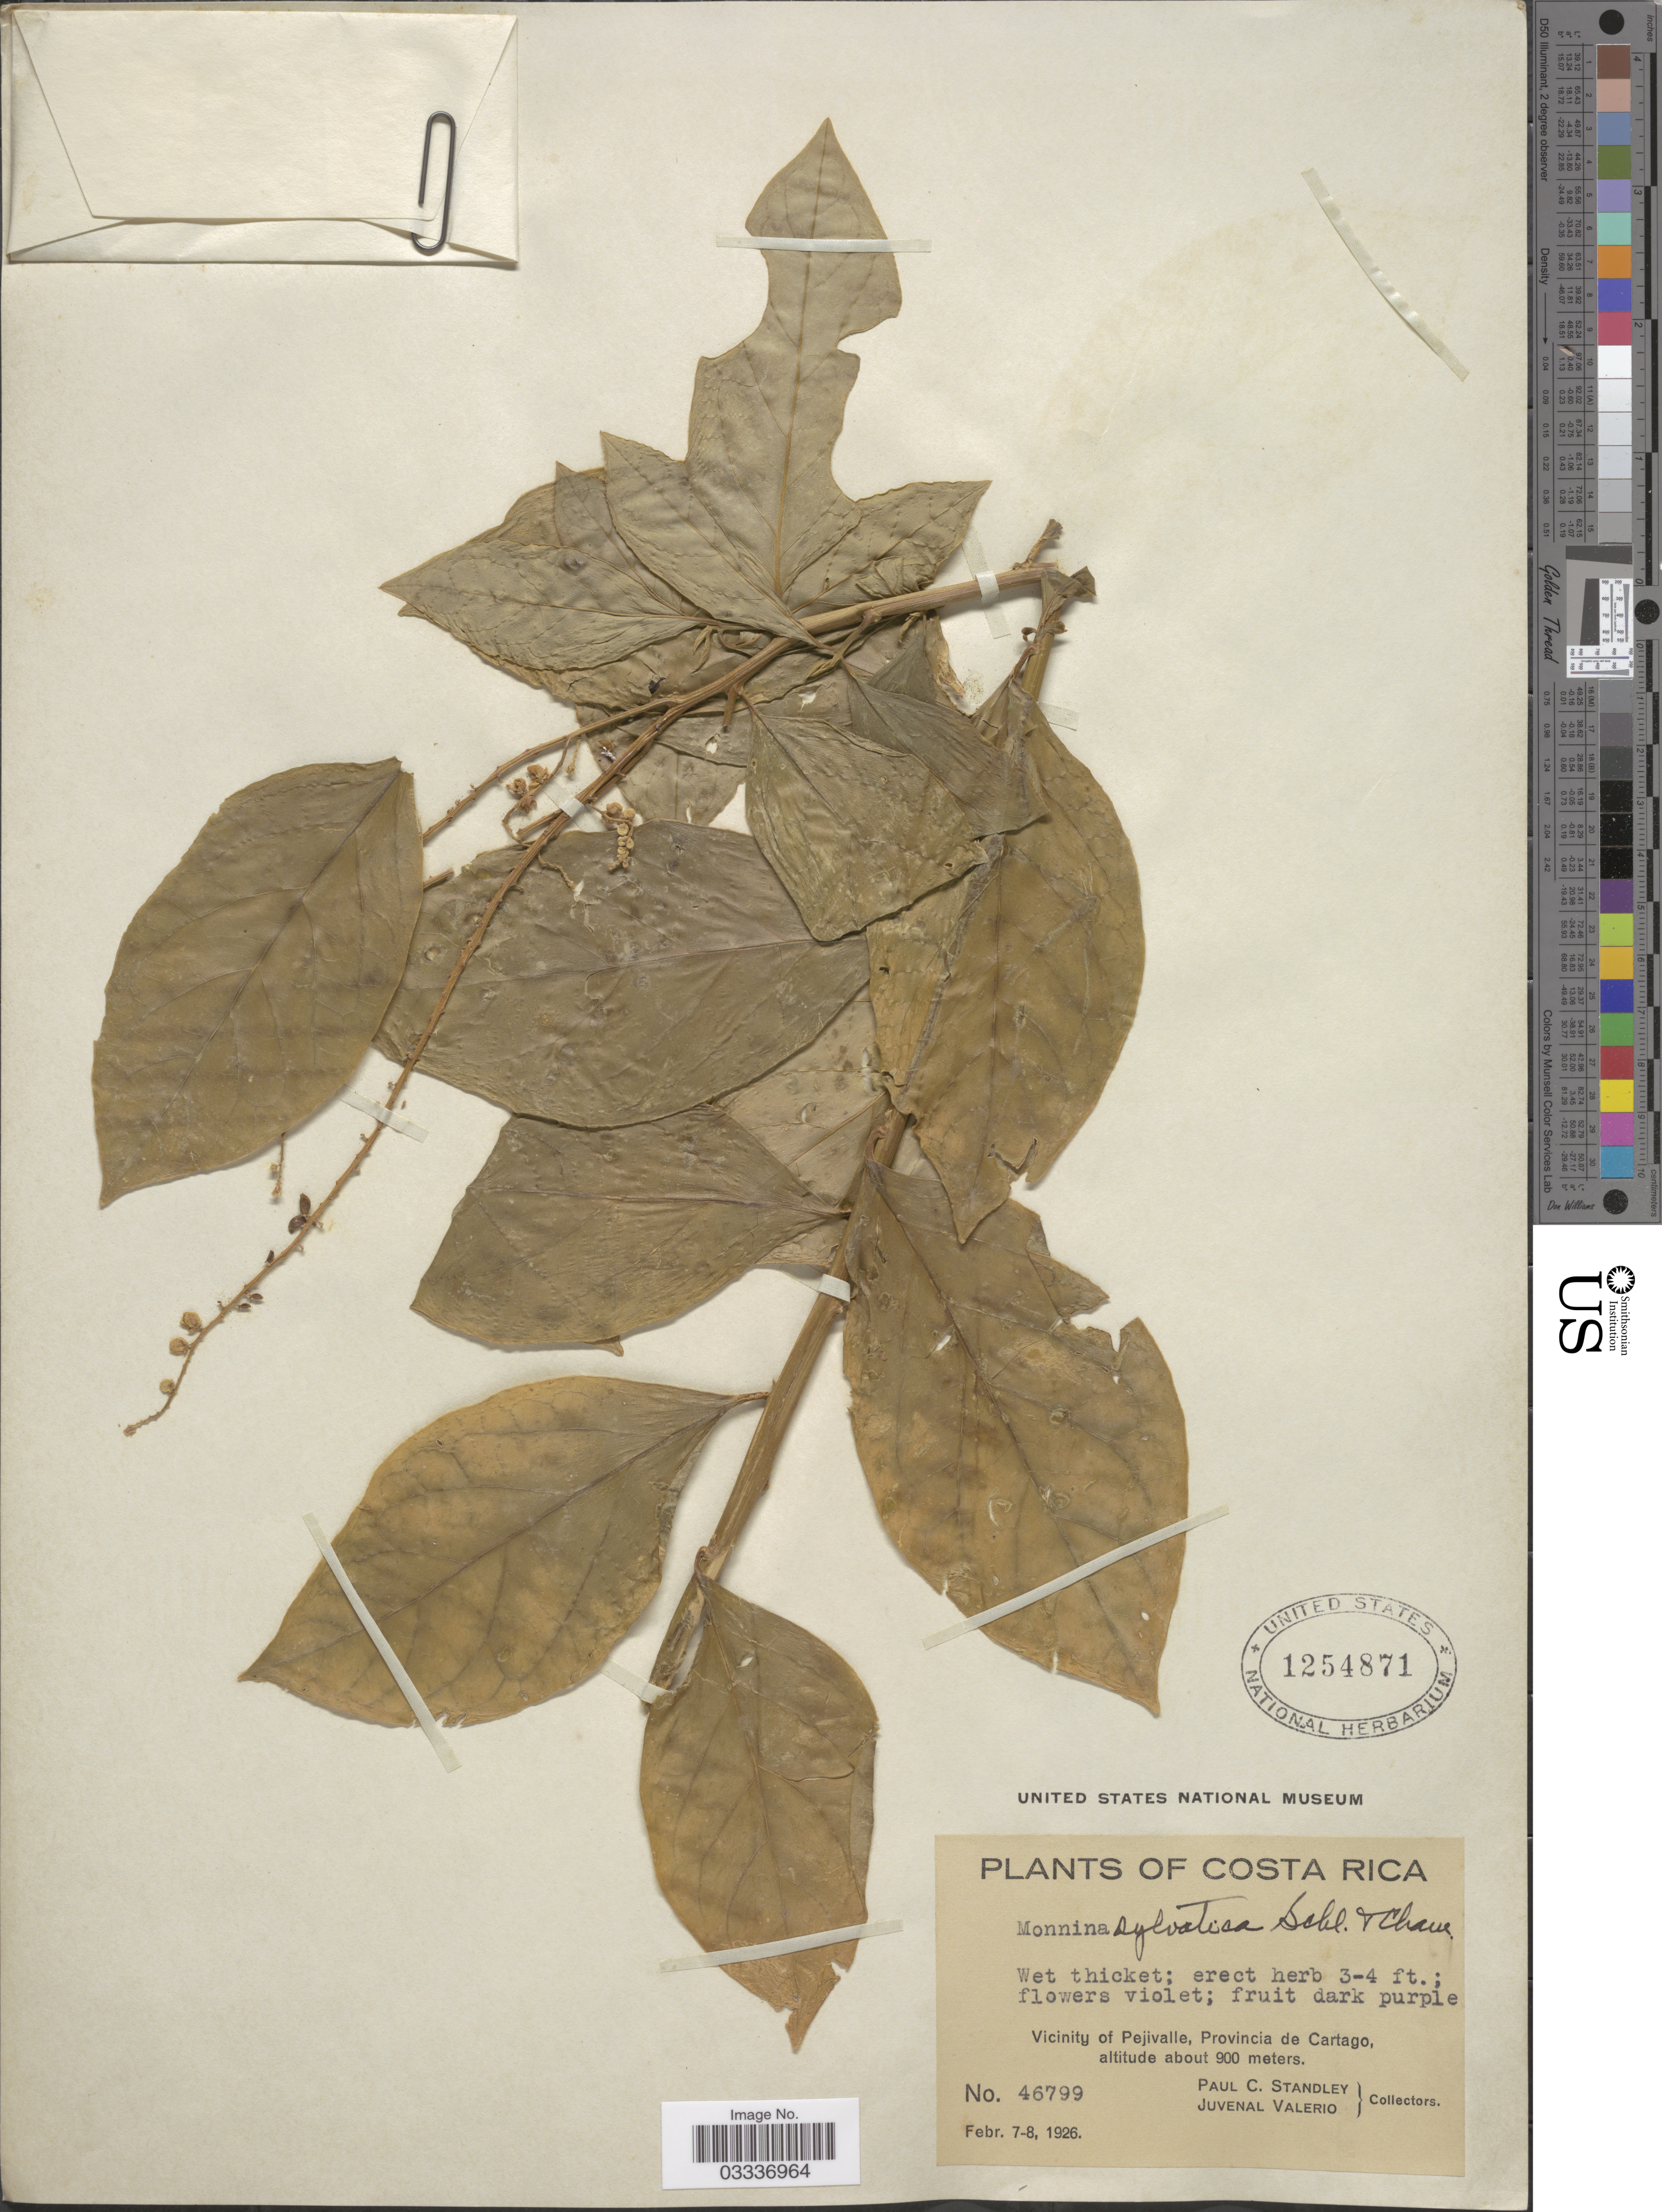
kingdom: Plantae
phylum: Tracheophyta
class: Magnoliopsida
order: Fabales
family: Polygalaceae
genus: Monnina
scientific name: Monnina sylvatica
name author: Schltdl. & Cham.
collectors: P. C. Standley & J. Valerio R.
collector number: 46799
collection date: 1926-02-07/1926-02-08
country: Costa Rica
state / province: Cartago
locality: Vicinity of Pejivalle.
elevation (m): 900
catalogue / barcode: US 1254871